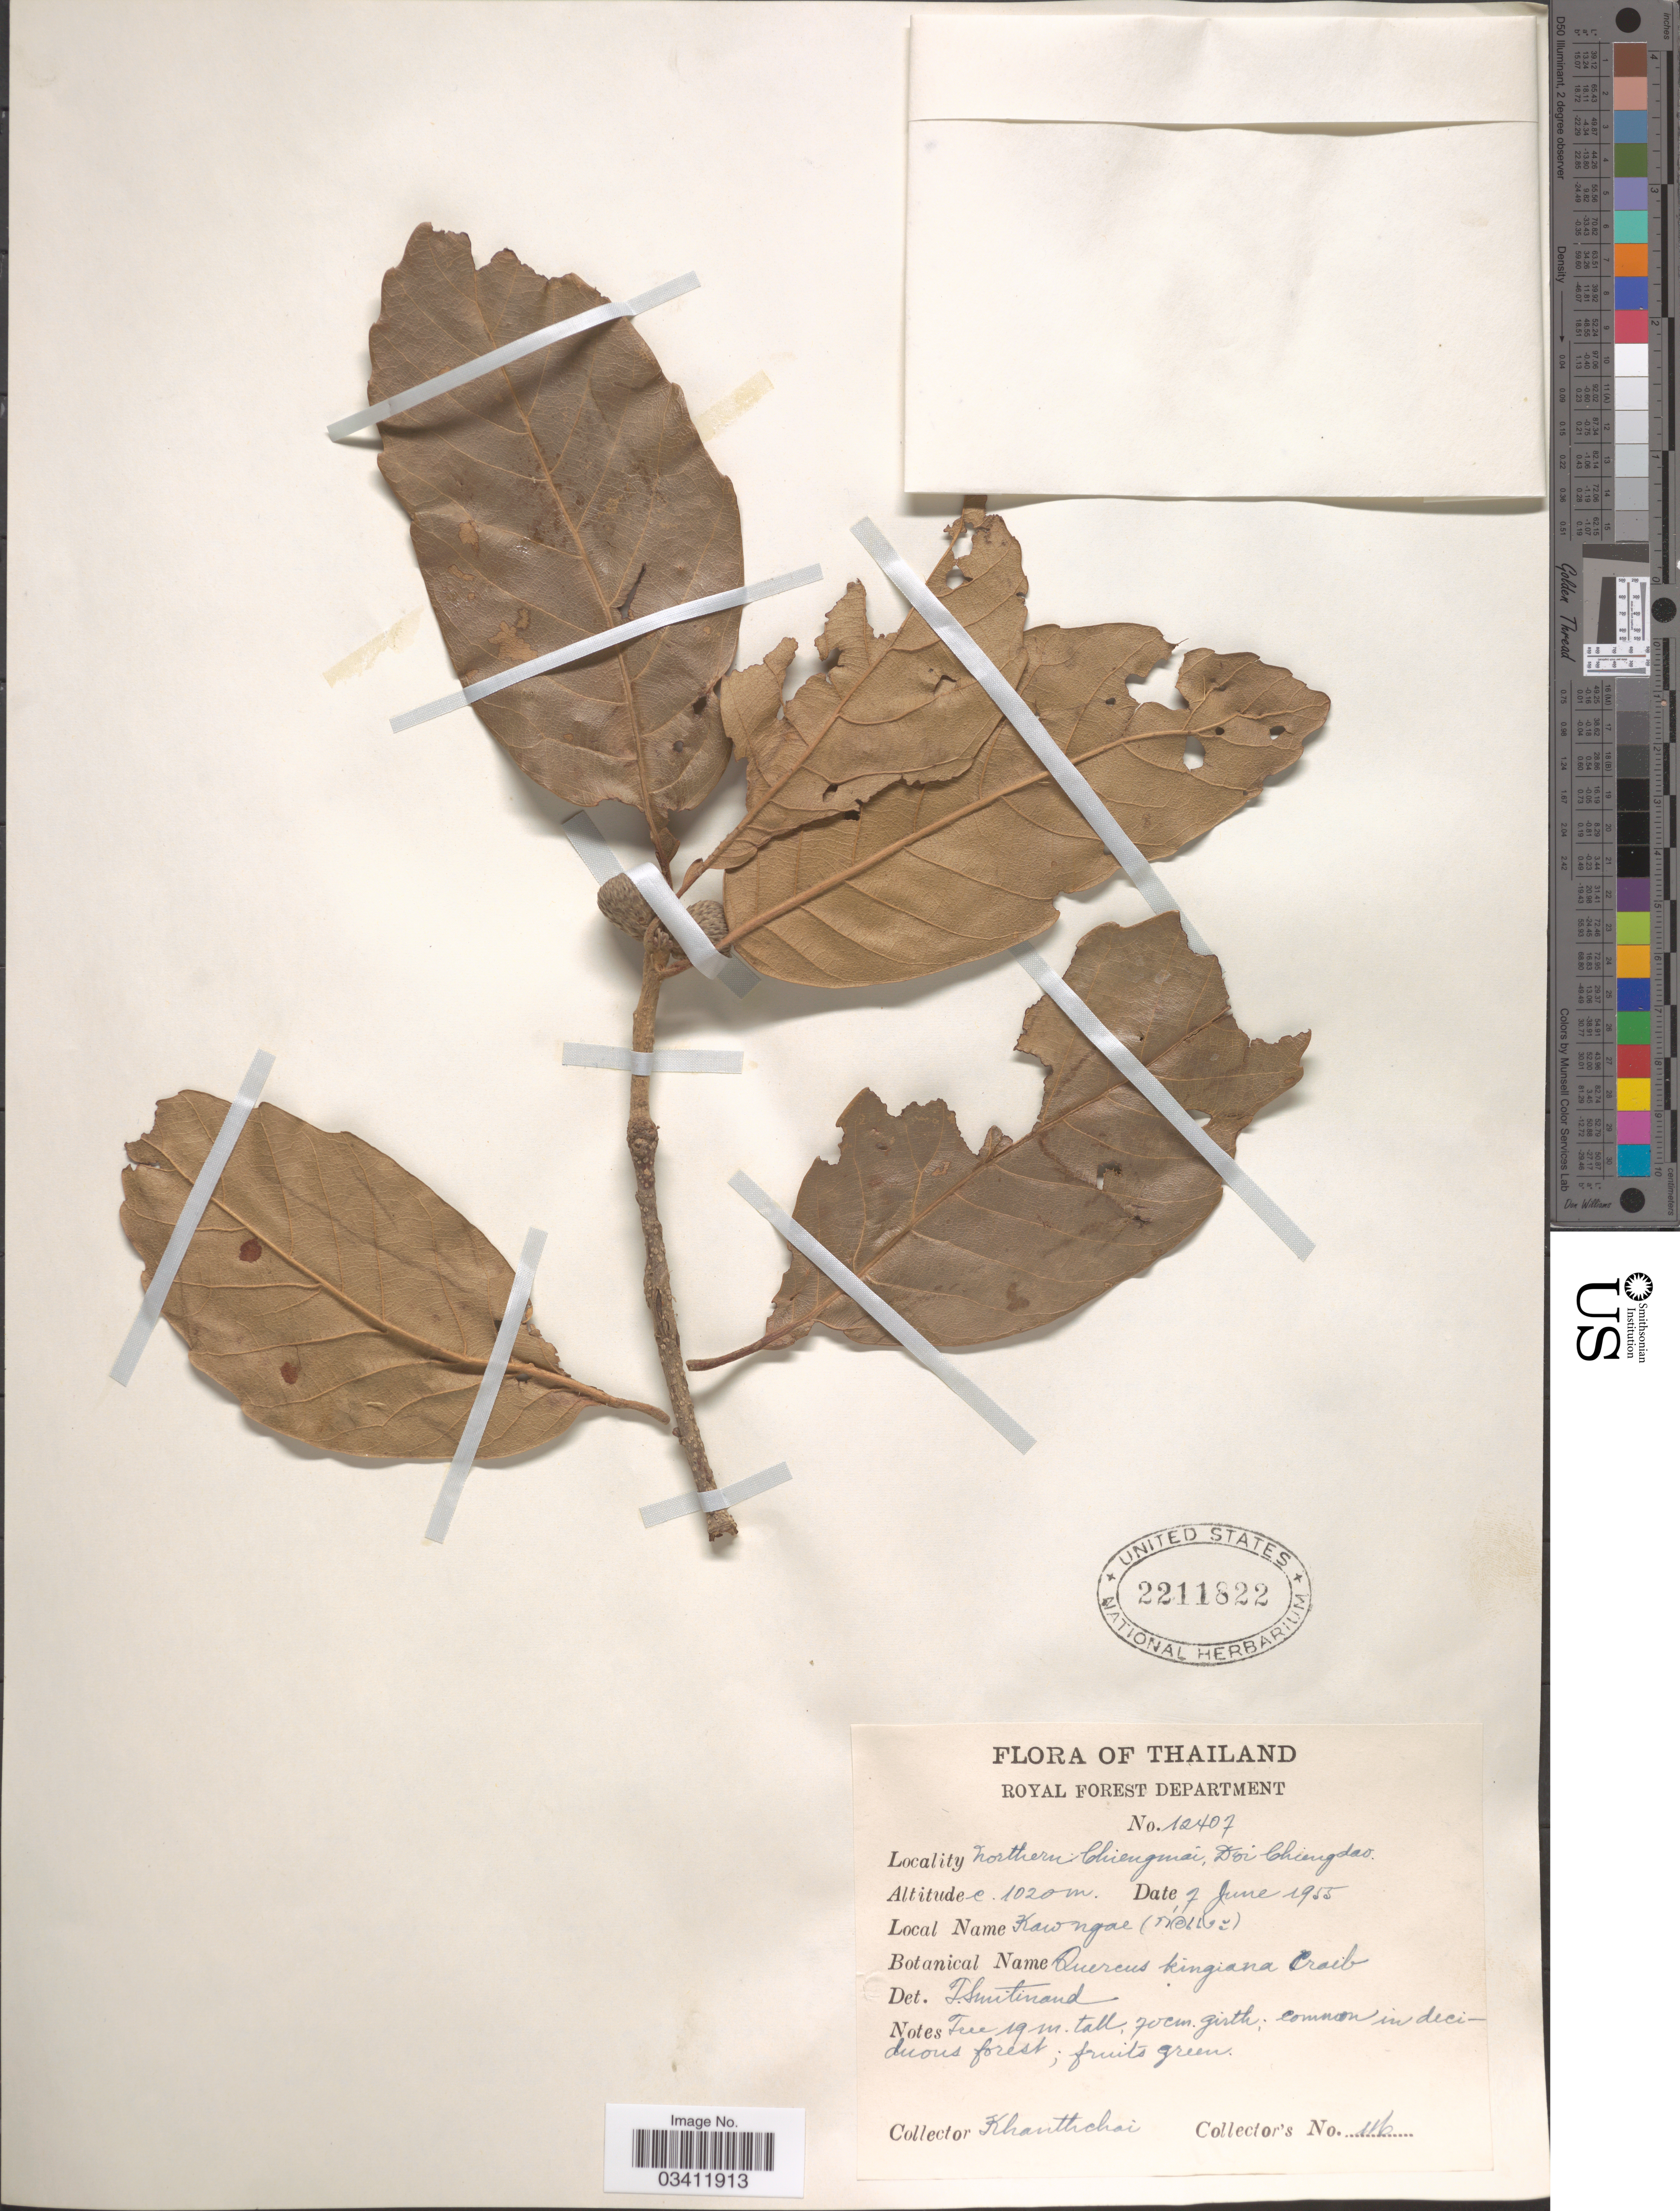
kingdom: Plantae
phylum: Tracheophyta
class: Magnoliopsida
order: Fagales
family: Fagaceae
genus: Quercus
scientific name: Quercus kingiana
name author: Craib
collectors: Khanthchai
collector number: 116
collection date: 1955-06-07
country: Thailand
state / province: Chiang Mai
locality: Northern: Chiengmai, Doi Chiengdao.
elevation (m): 1020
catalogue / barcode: US 2211822